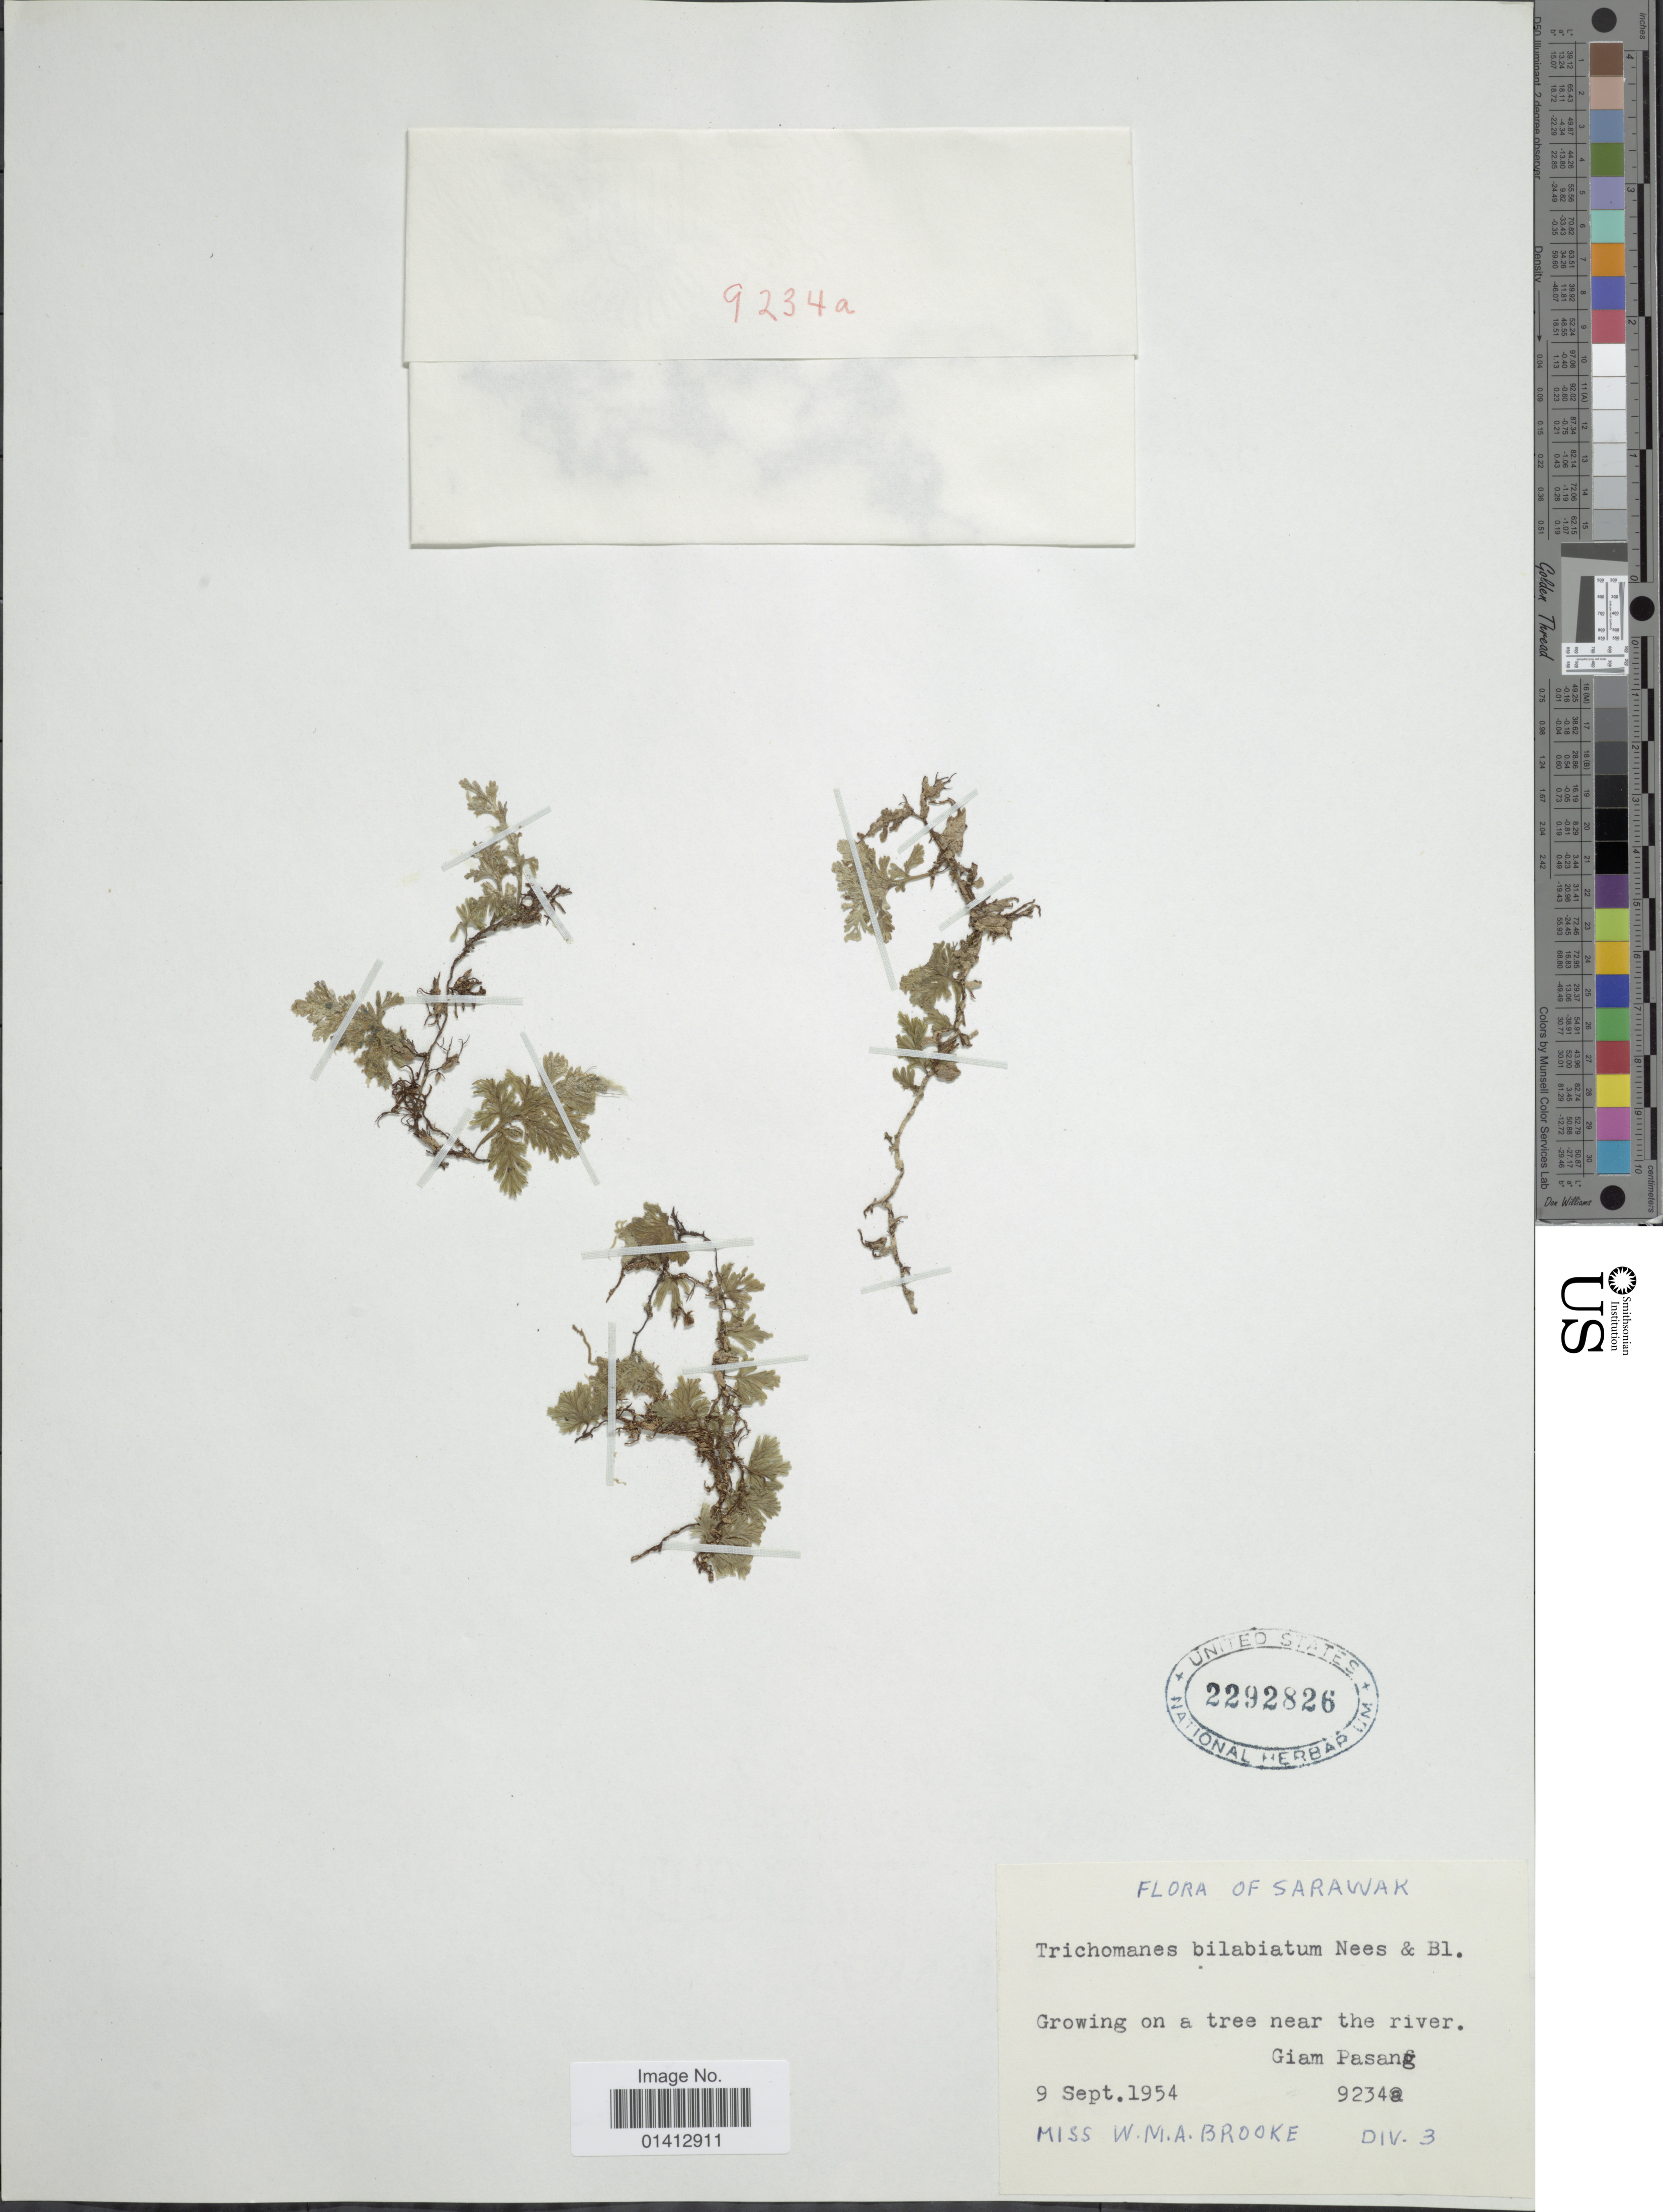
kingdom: Plantae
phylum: Tracheophyta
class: Polypodiopsida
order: Hymenophyllales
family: Hymenophyllaceae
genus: Crepidomanes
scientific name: Crepidomanes bilabiatum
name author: (Nees ex Blume) Copel.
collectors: W. Brooke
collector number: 9234a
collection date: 1954-09-09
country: Malaysia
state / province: Sarawak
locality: Growing on a tree near the river. Giam Pasang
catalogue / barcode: US 2292826